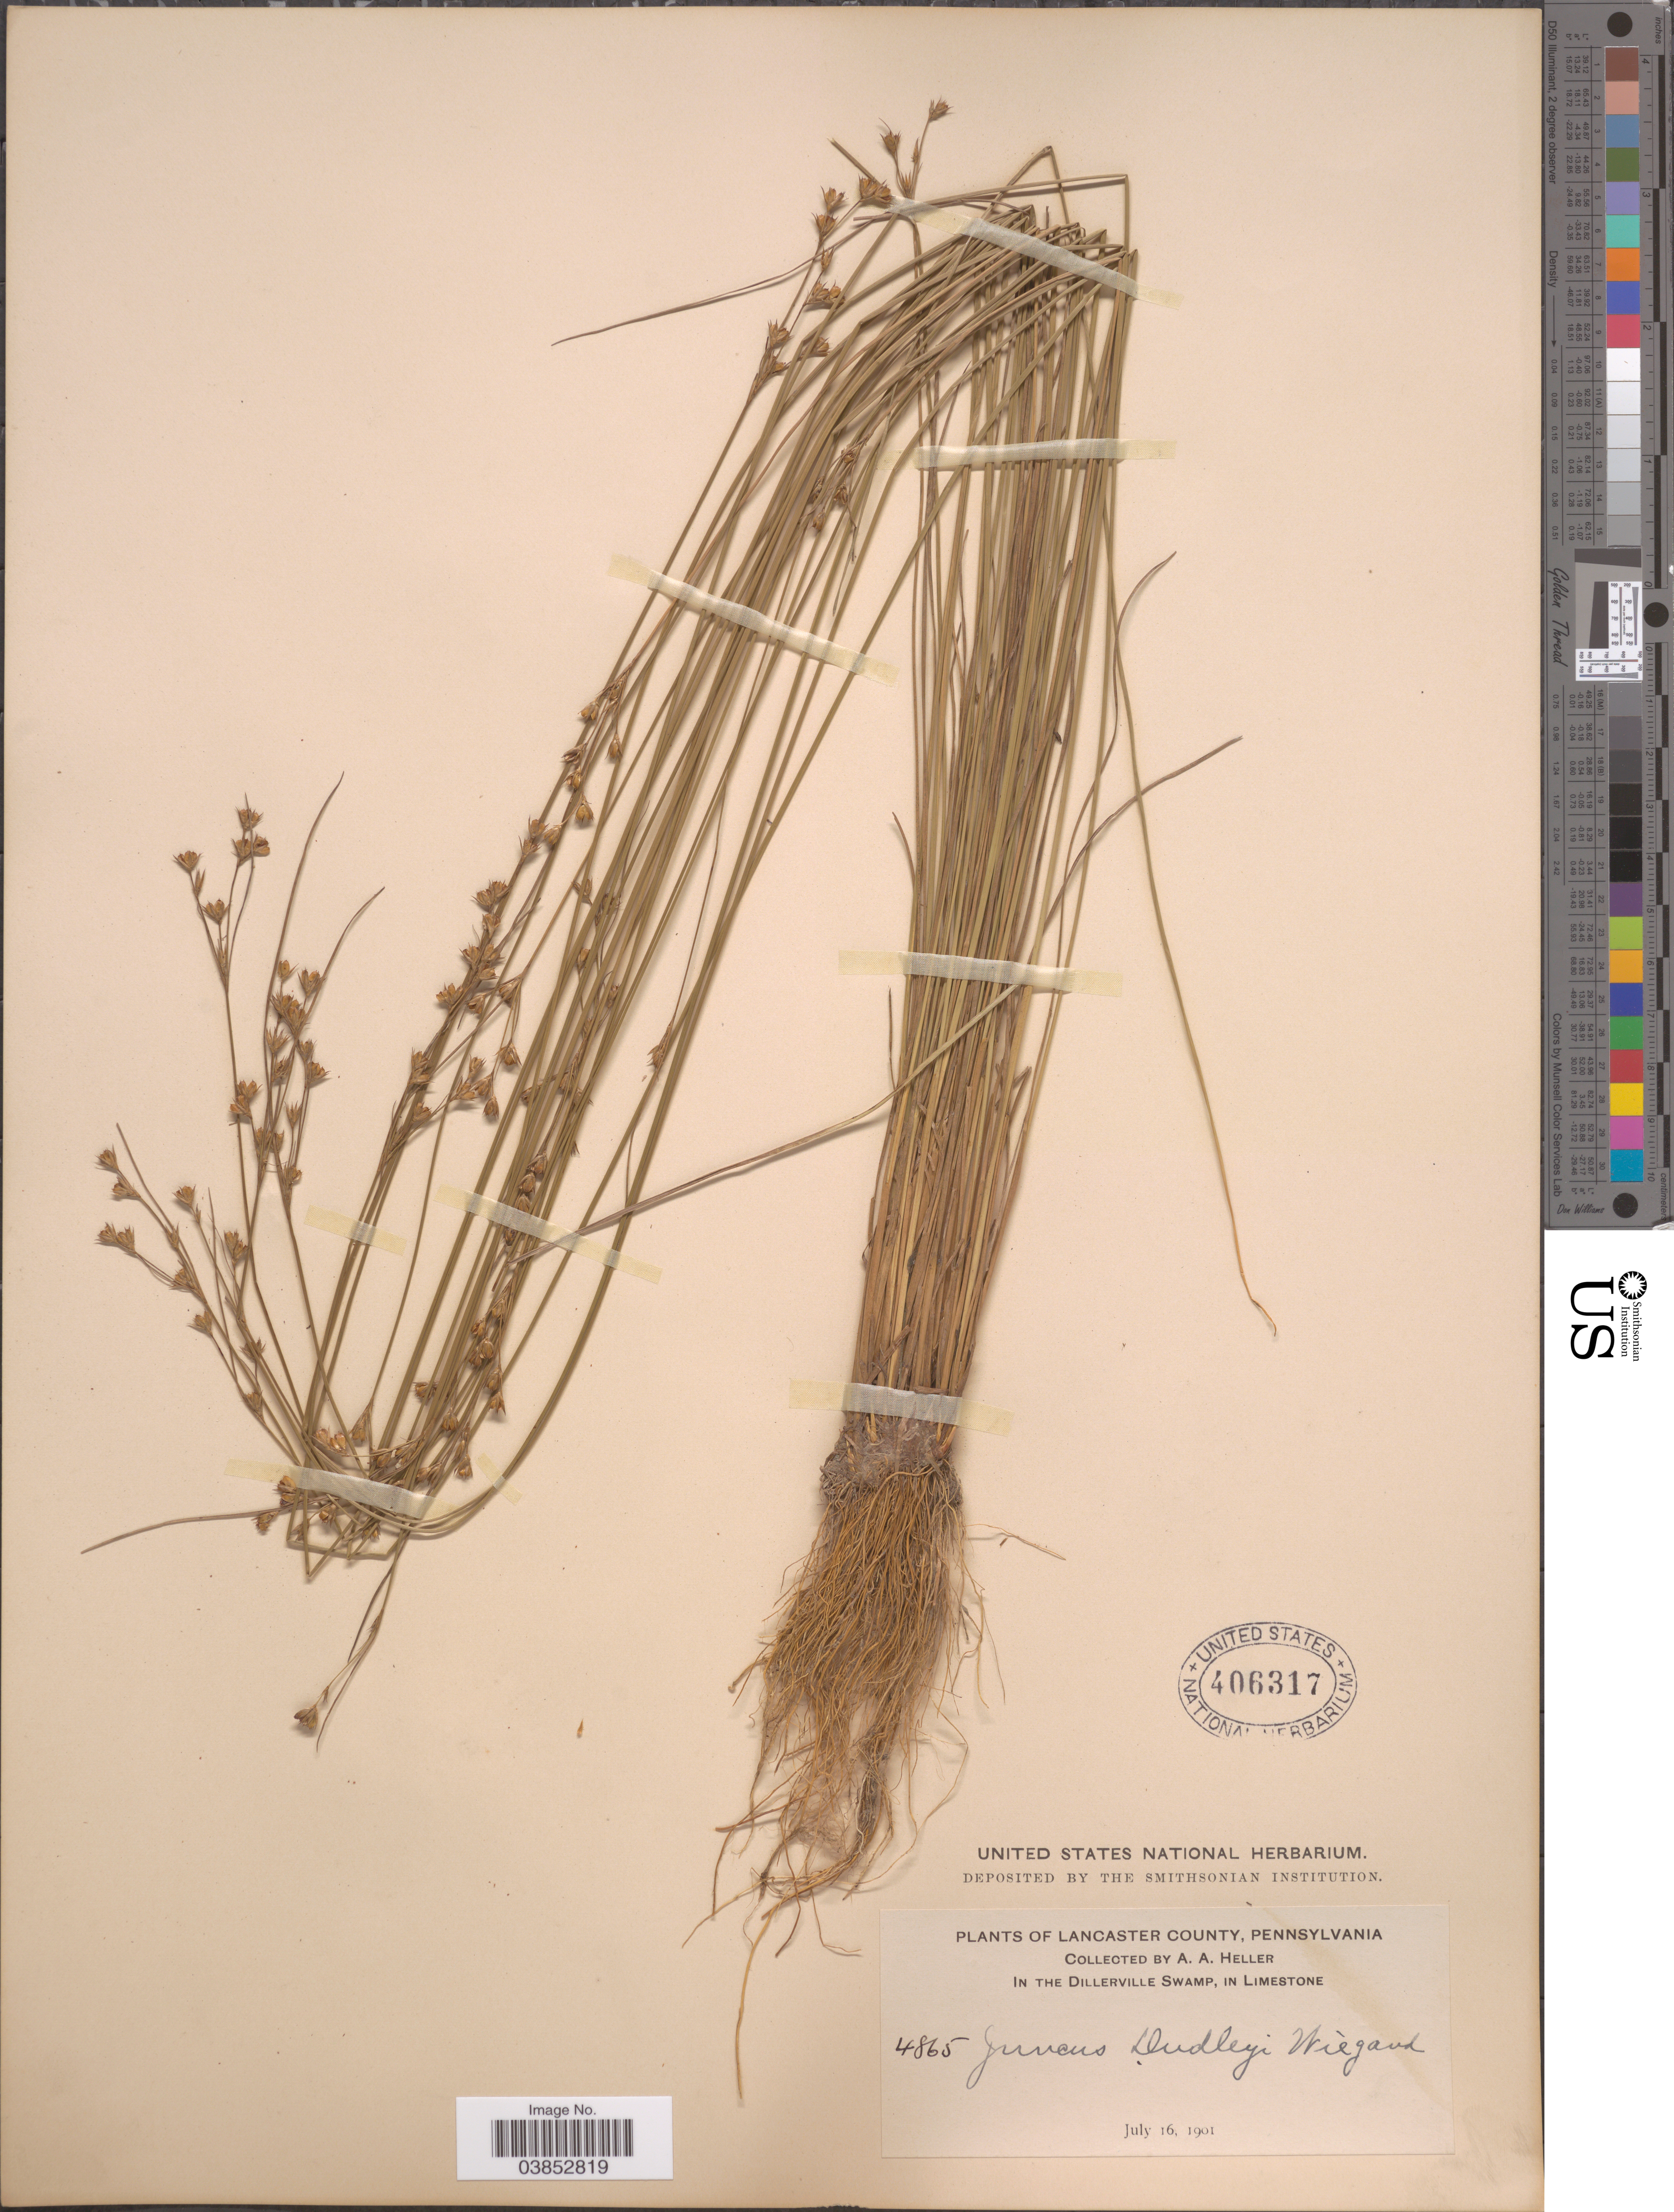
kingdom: Plantae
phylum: Tracheophyta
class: Liliopsida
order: Poales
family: Juncaceae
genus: Juncus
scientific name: Juncus dudleyi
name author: Wiegand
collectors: A. A. Heller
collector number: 4865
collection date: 1901-07-16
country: United States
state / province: Pennsylvania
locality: Lancaster County. In the Dillerville Swamp, in Limestone.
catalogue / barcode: US 406317